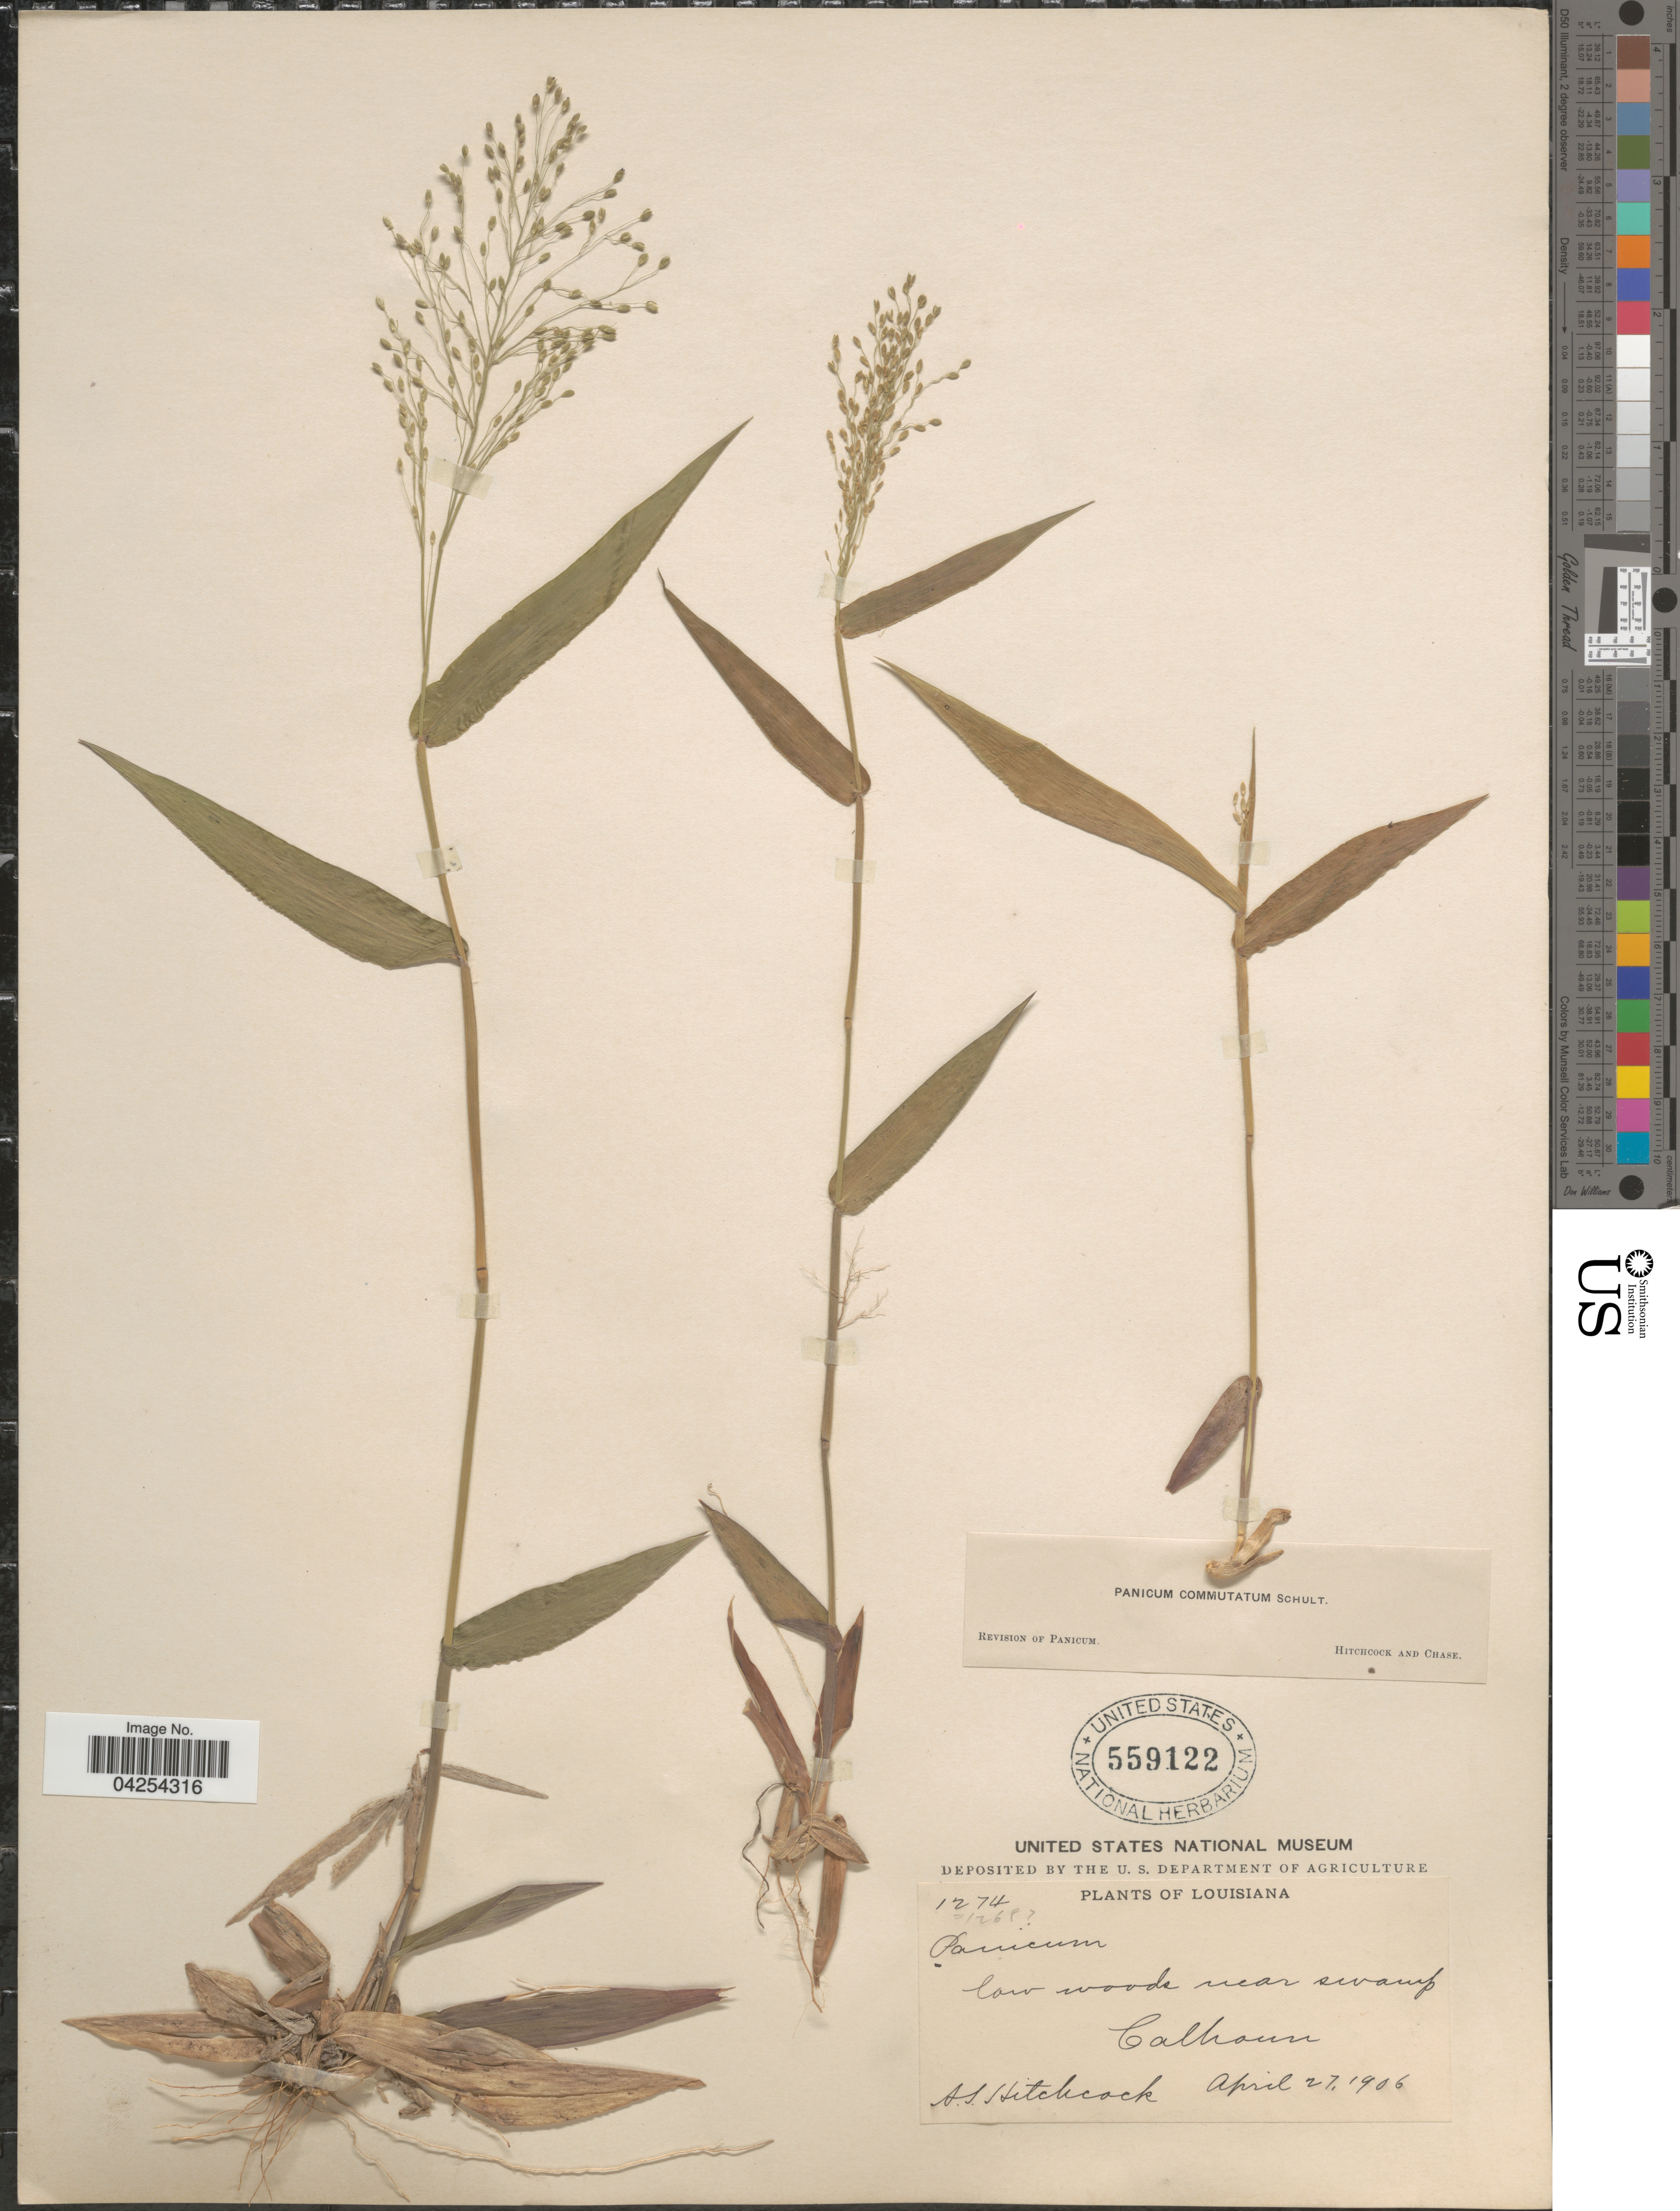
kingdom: Plantae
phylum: Tracheophyta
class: Liliopsida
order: Poales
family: Poaceae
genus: Dichanthelium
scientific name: Dichanthelium commutatum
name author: (Schult.) Gould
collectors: A. S. Hitchcock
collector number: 1274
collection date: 1906-04-27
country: United States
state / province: Louisiana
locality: Calhoun.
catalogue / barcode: US 559122